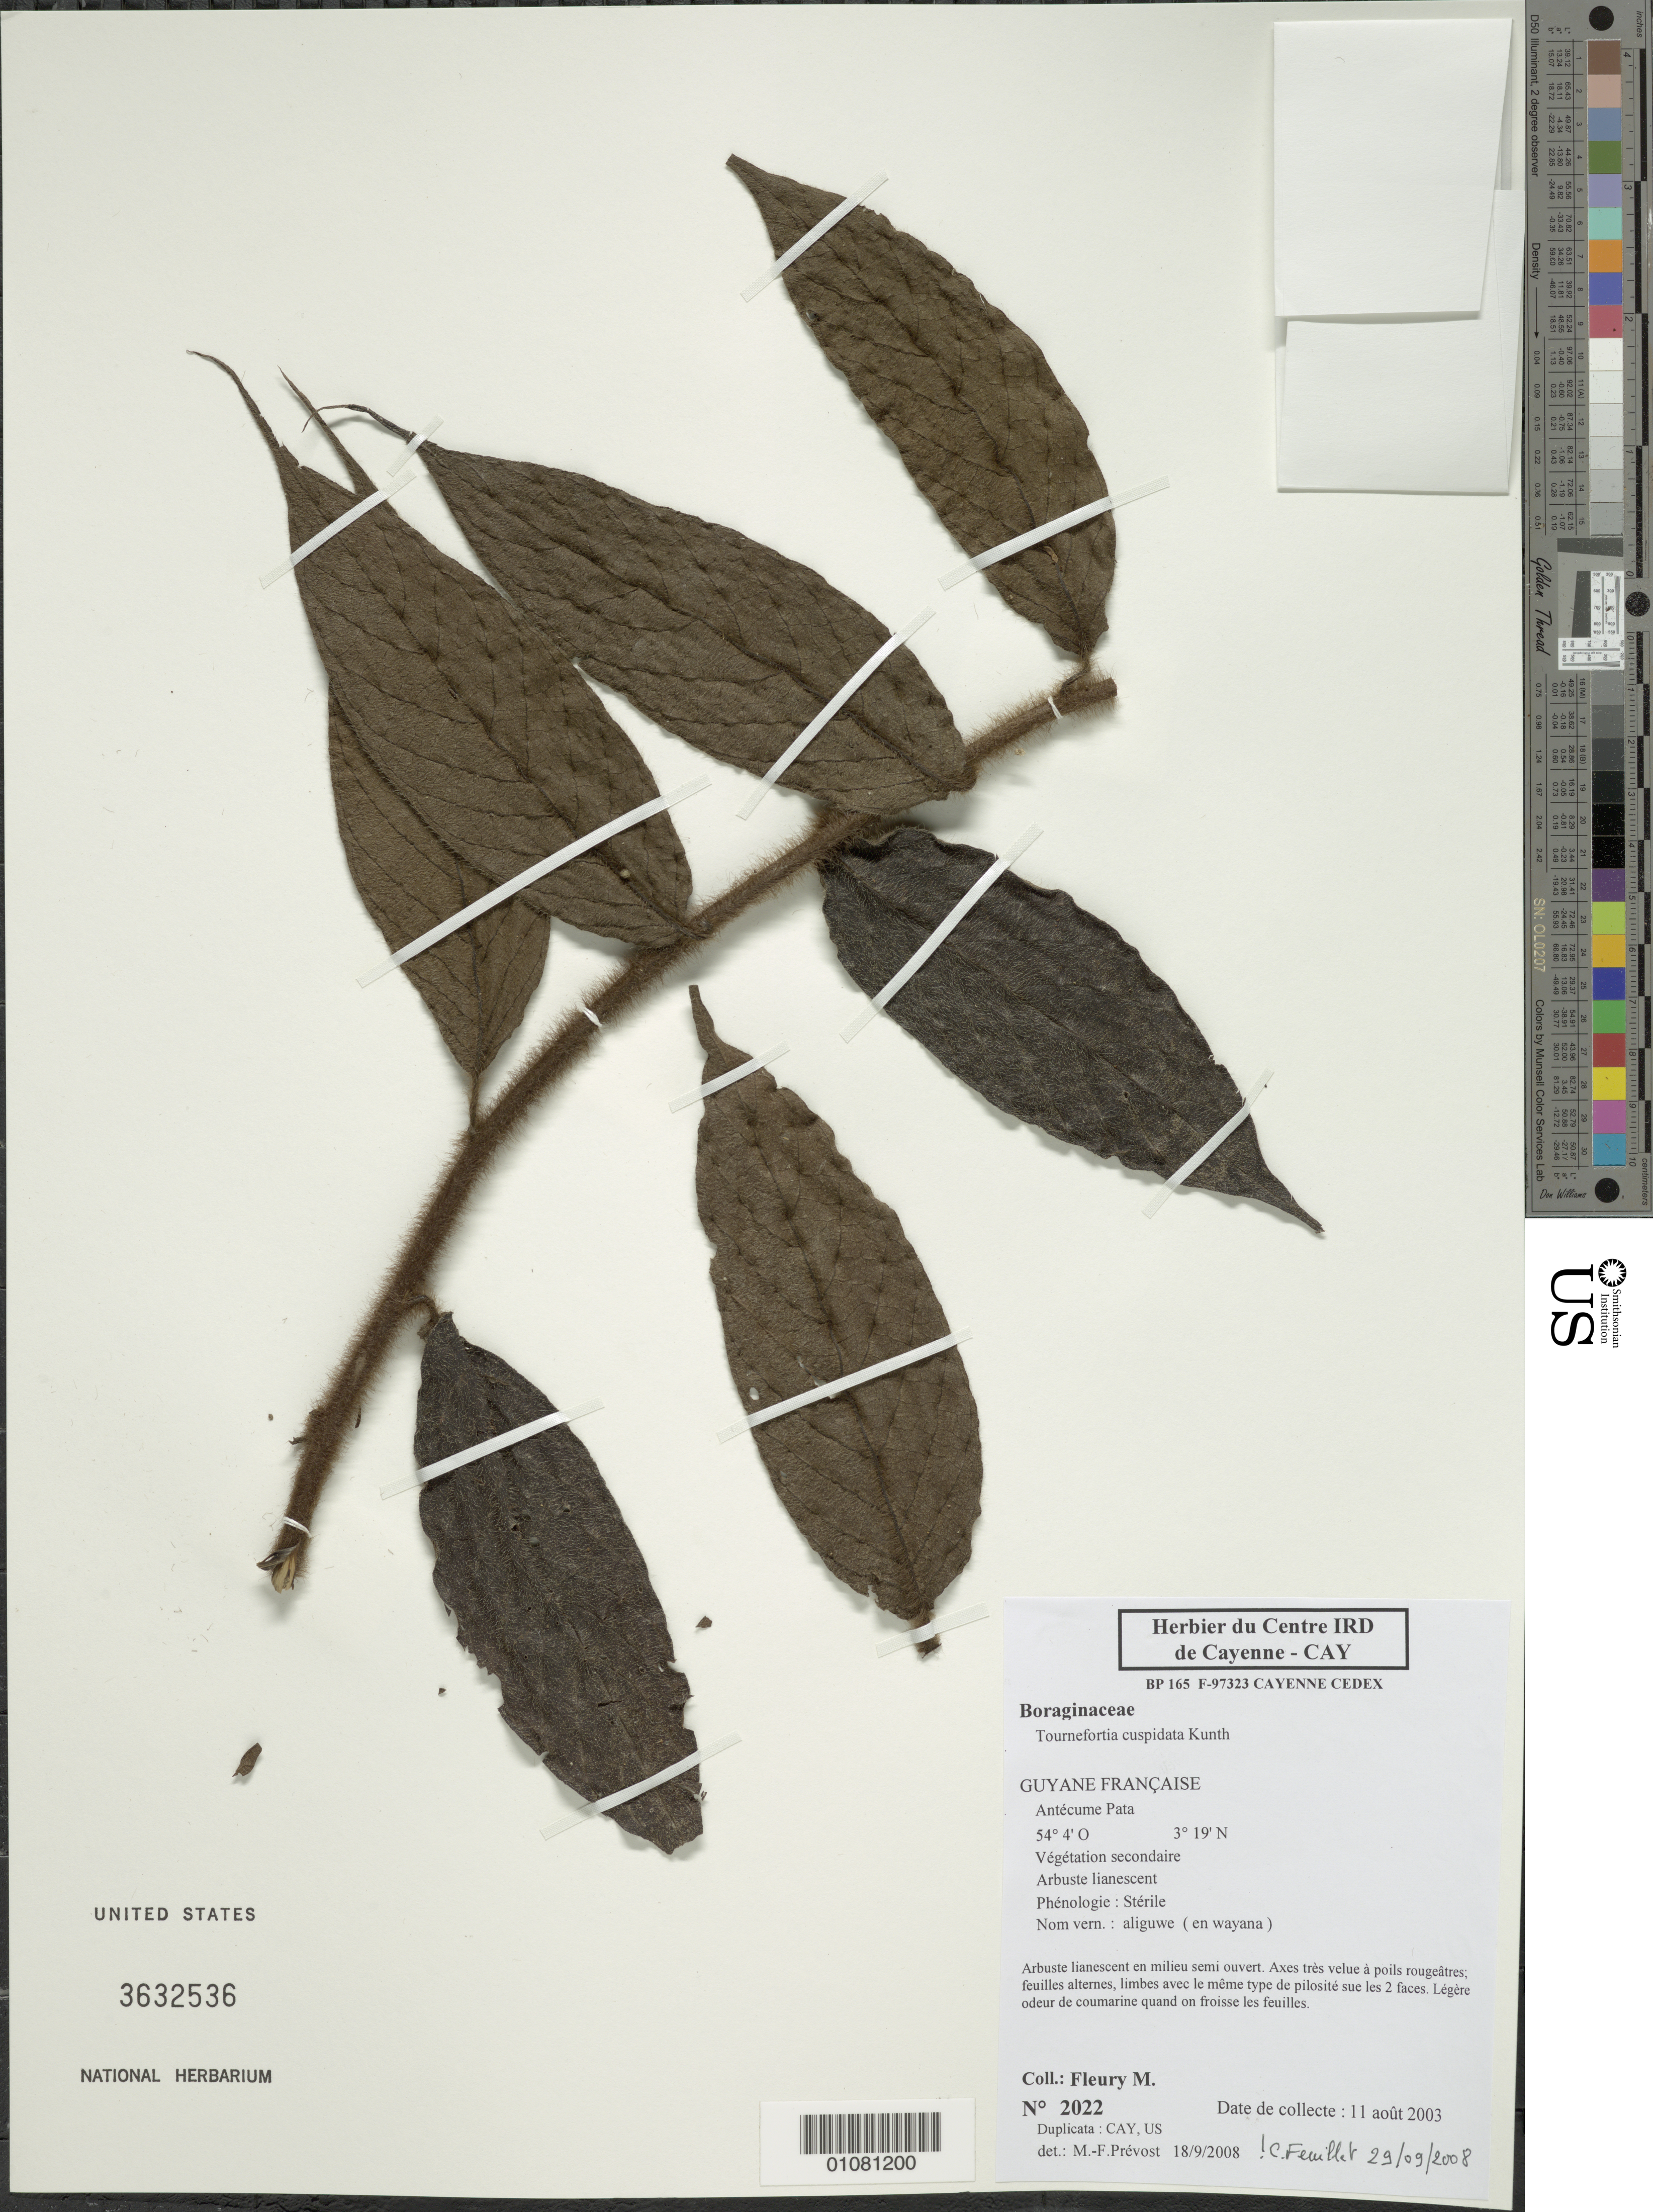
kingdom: Plantae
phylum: Tracheophyta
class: Magnoliopsida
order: Boraginales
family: Heliotropiaceae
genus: Tournefortia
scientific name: Tournefortia cuspidata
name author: Kunth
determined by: Feuillet, C.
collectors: M. Fleury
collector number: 2022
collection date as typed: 11-Aug-03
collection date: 2003-08-11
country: French Guiana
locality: Antécume Pata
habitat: Vegetation secondaire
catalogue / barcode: US 3632536